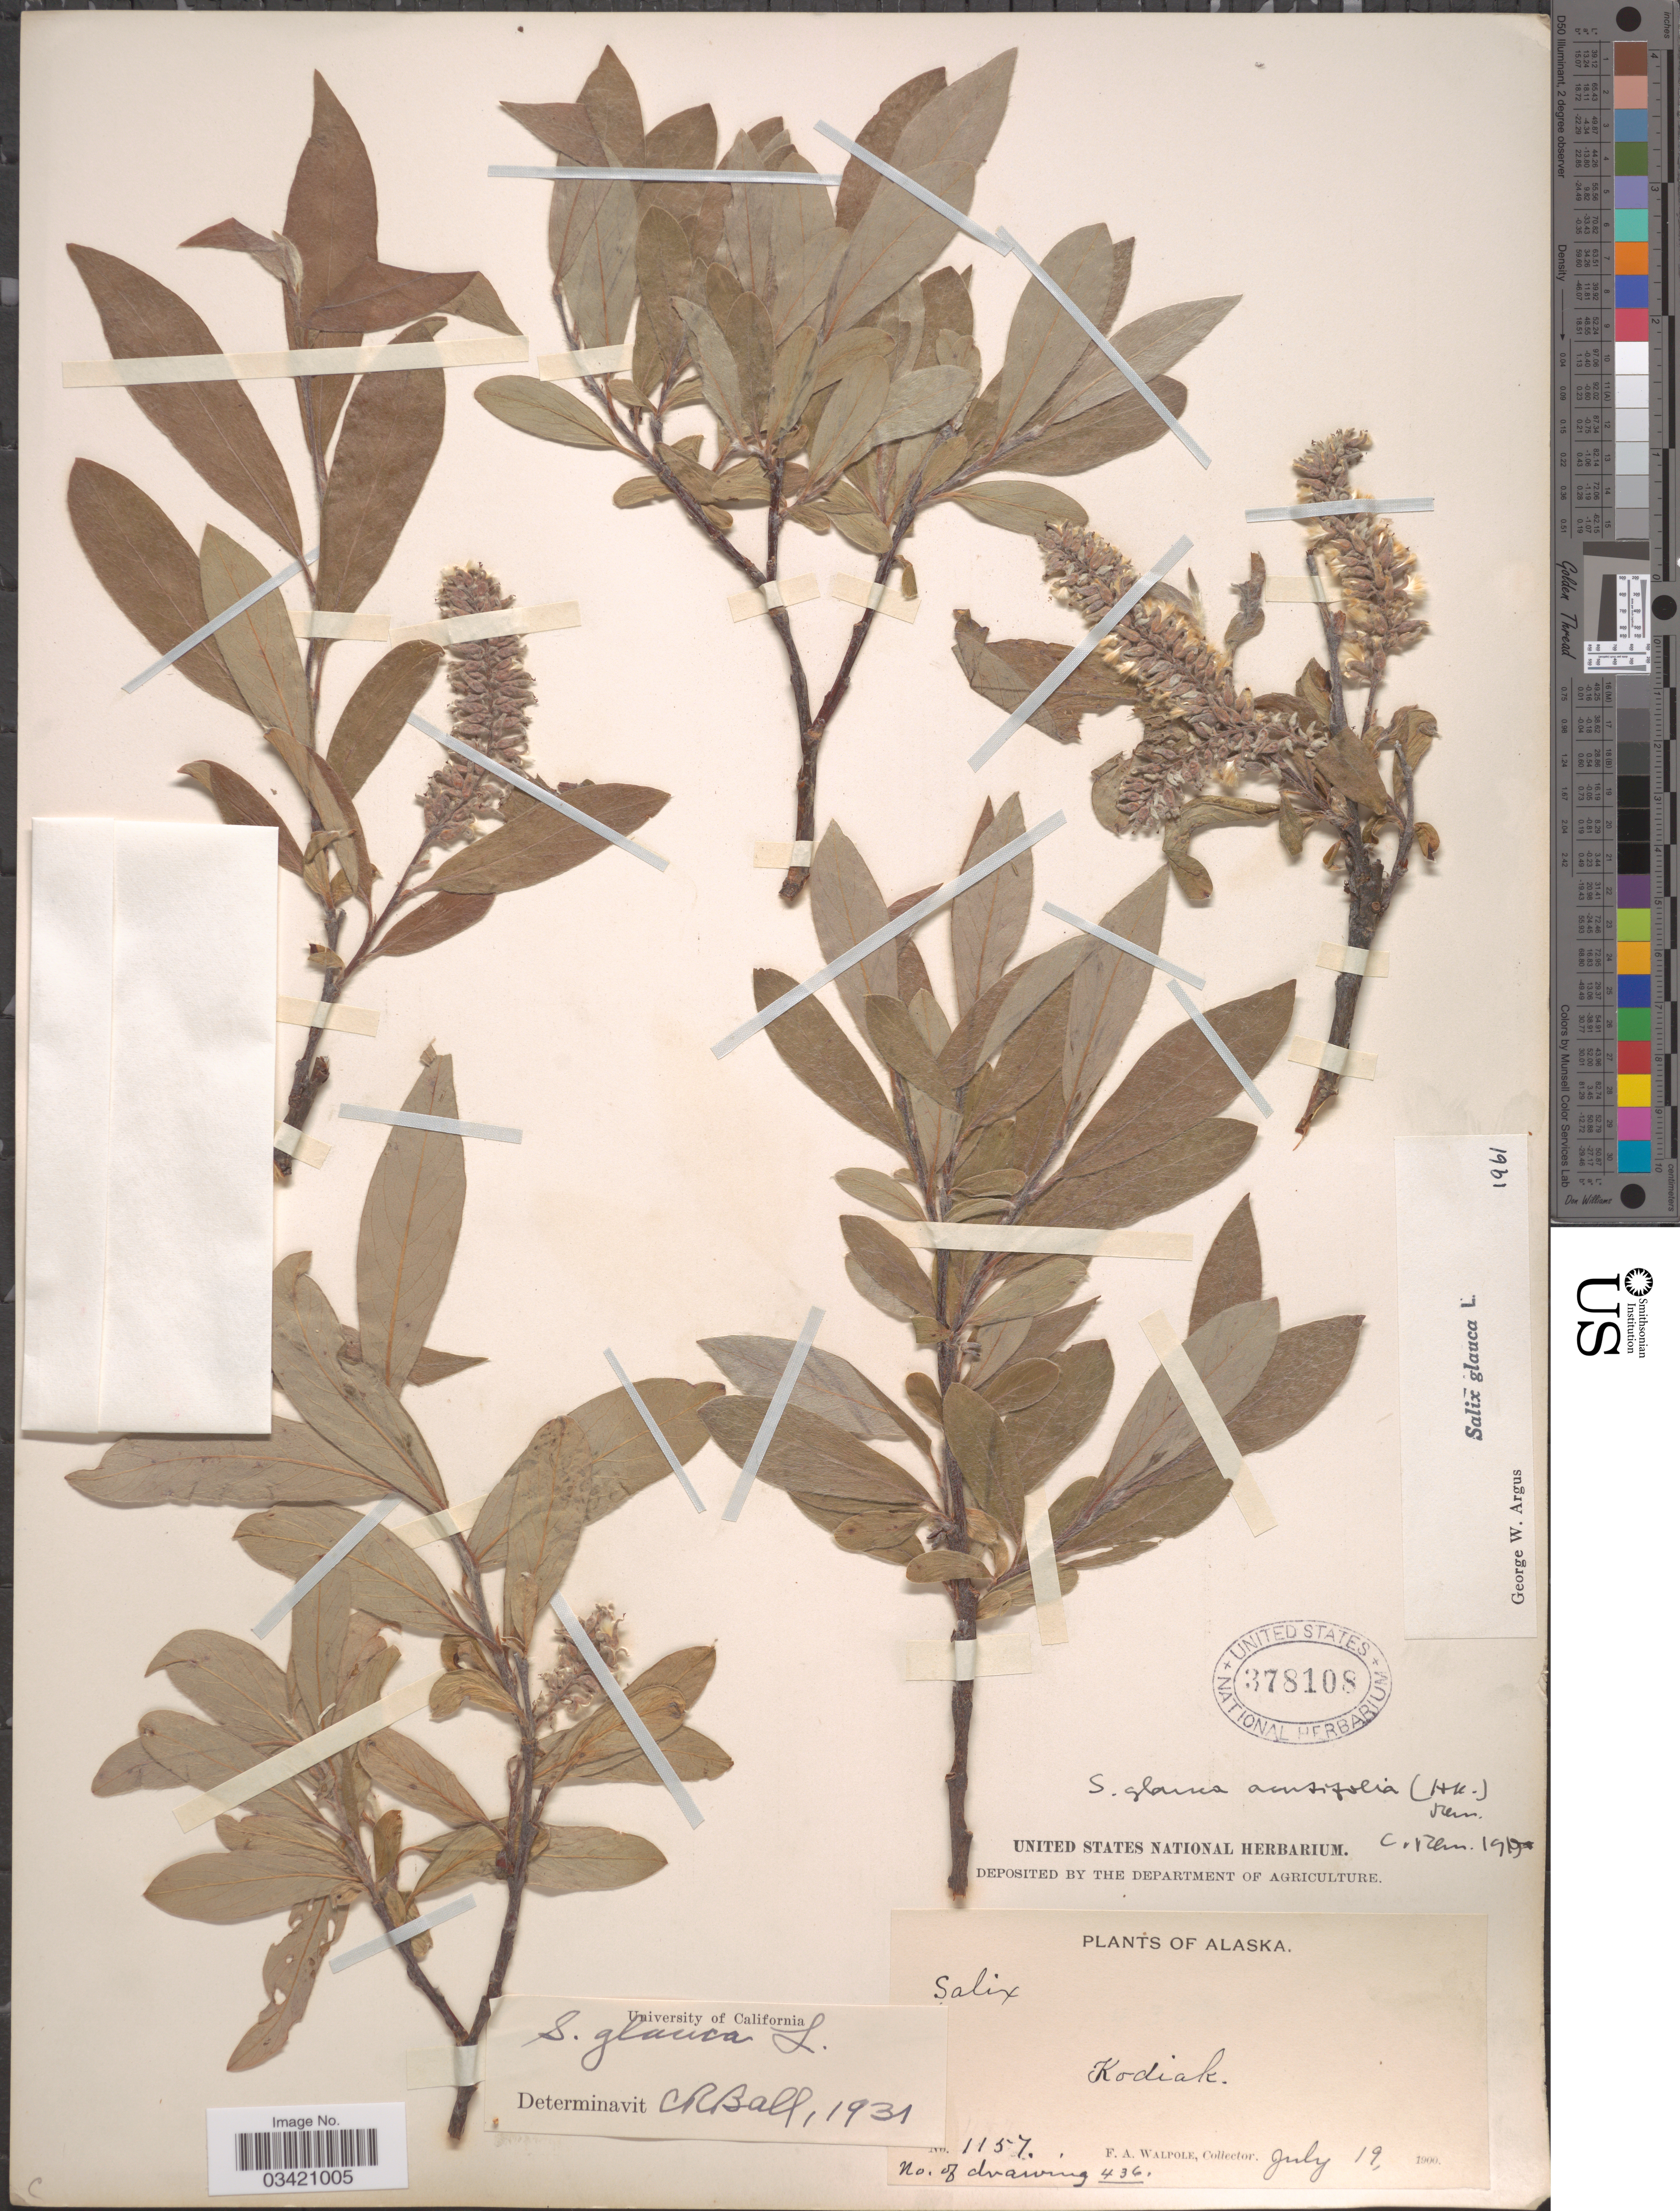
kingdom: Plantae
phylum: Tracheophyta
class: Magnoliopsida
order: Malpighiales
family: Salicaceae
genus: Salix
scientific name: Salix glauca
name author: L.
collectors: F. Walpole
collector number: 1157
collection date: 1900-07-19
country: United States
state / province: Alaska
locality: Kodiak.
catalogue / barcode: US 378108